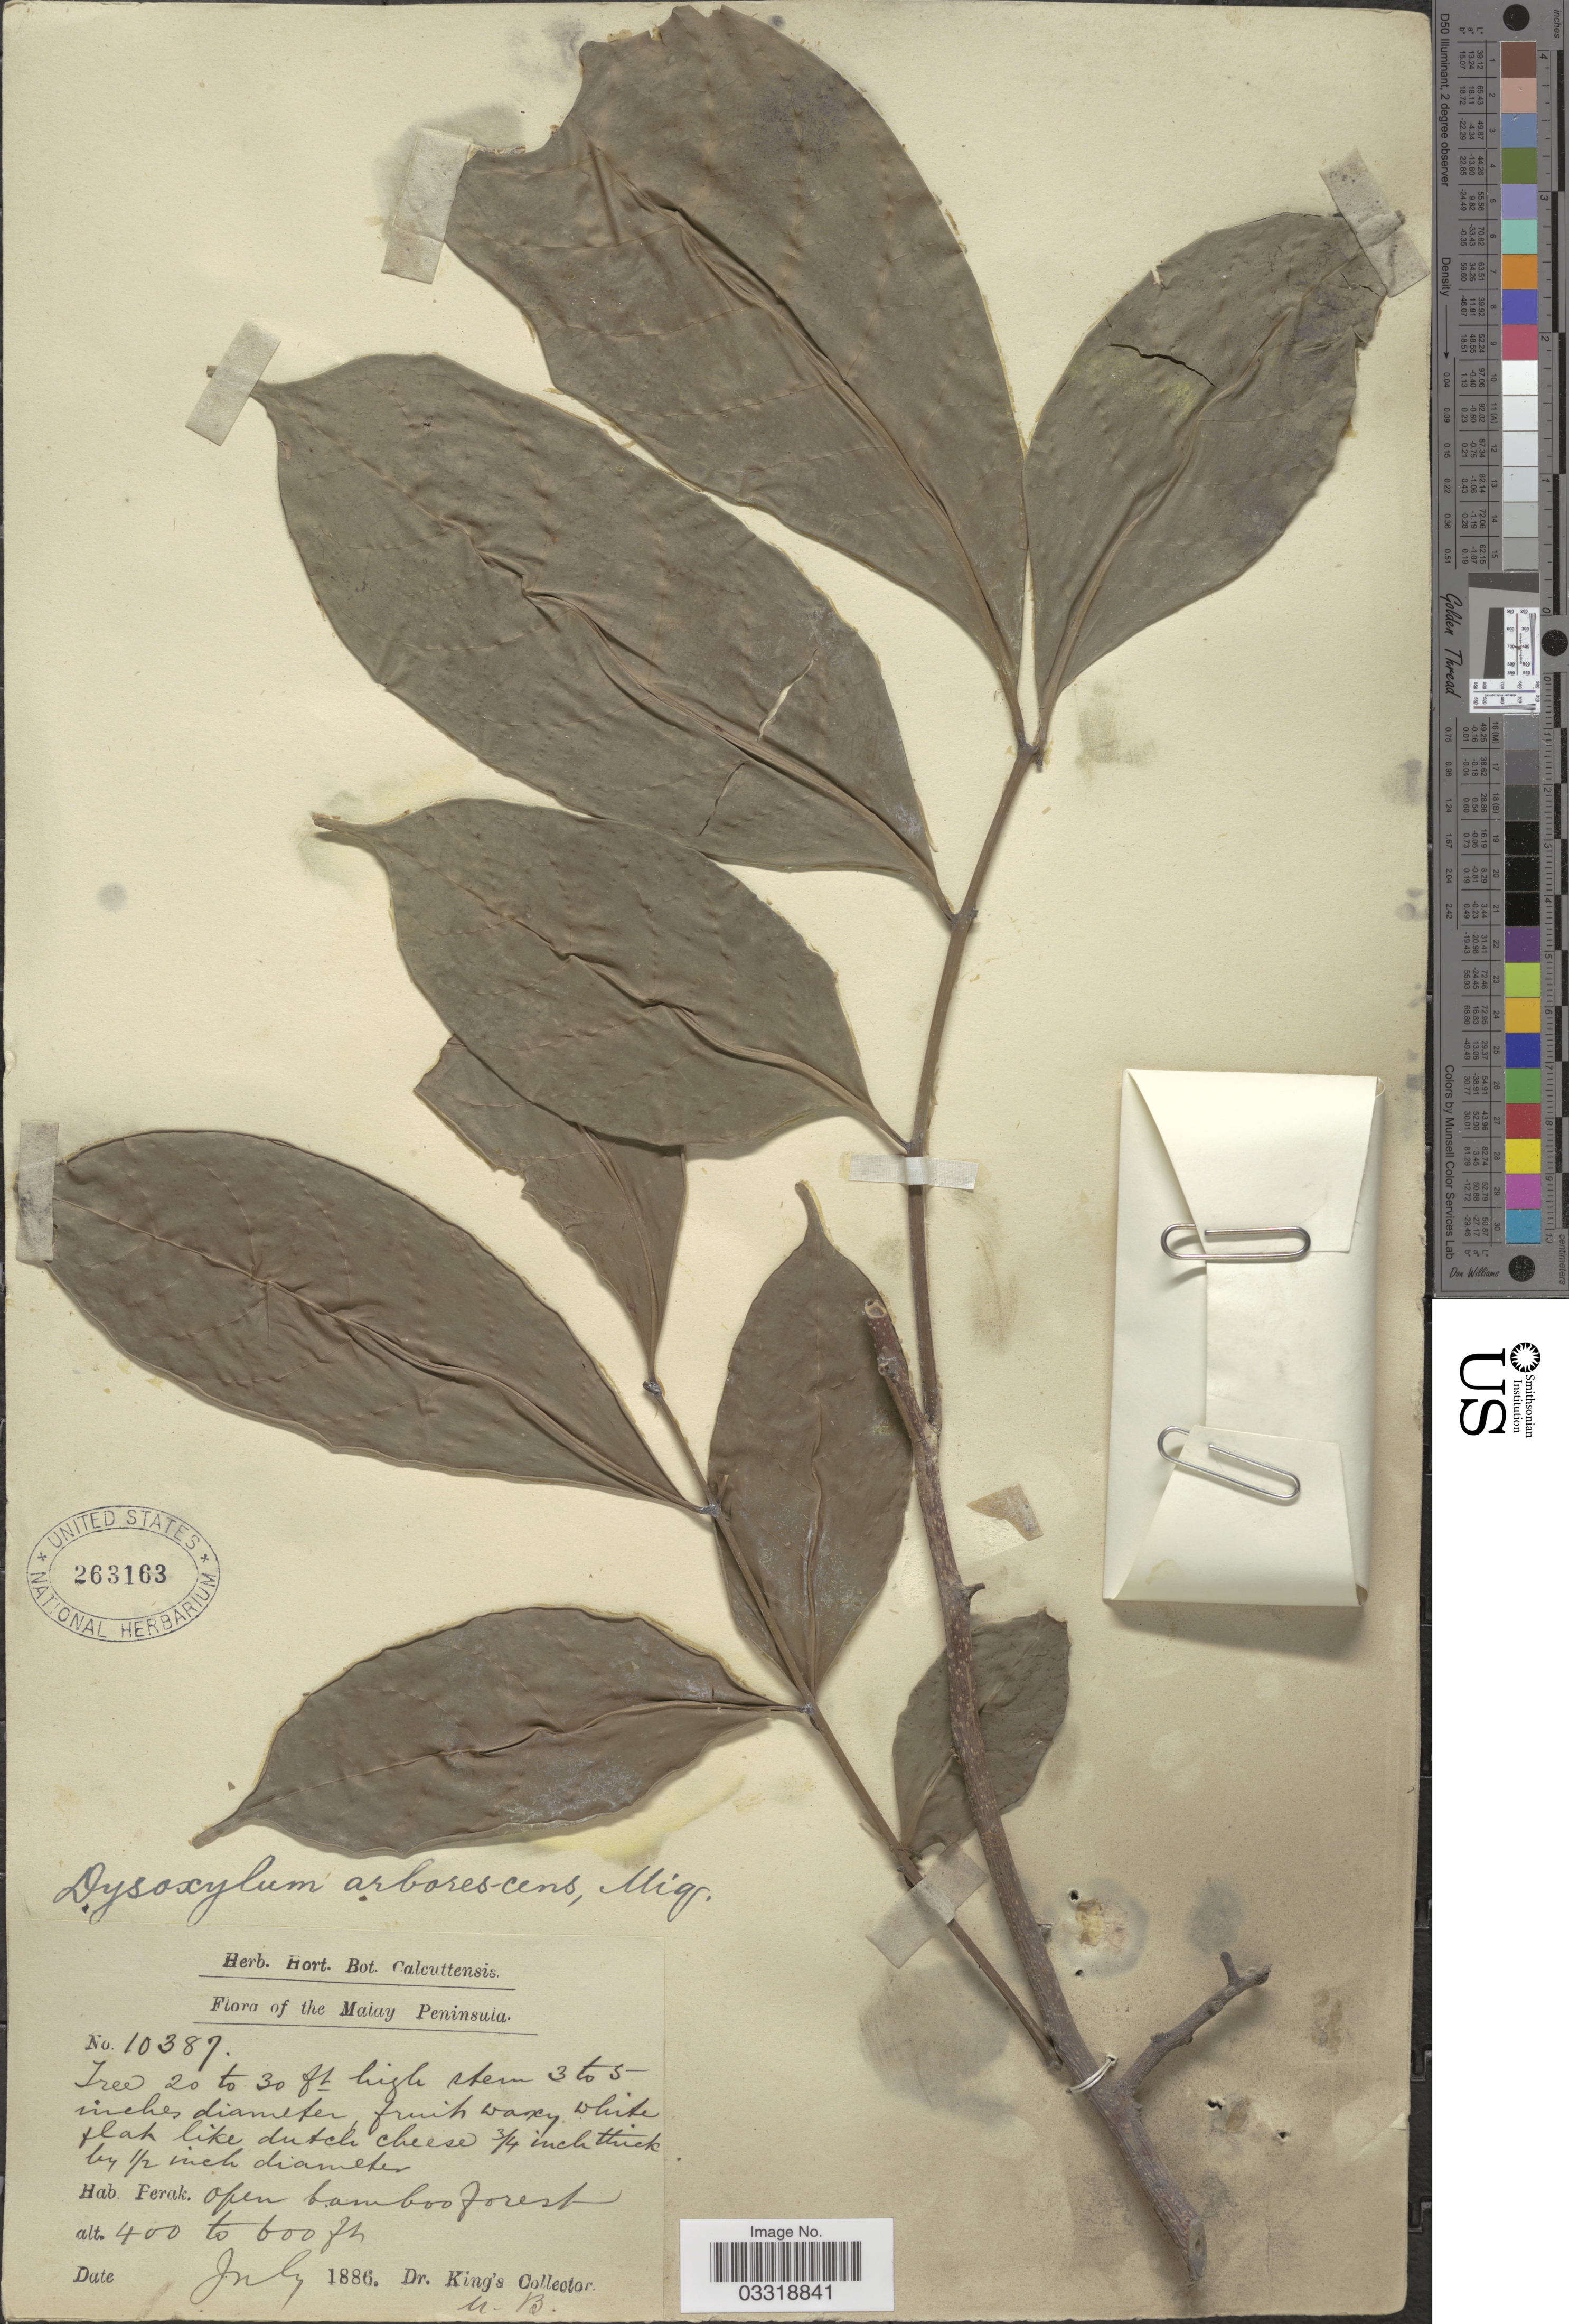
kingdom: Plantae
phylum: Tracheophyta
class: Magnoliopsida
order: Sapindales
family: Meliaceae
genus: Goniocheton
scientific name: Goniocheton arborescens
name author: Blume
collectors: Dr. King's collector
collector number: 10387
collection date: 1886-07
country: Malaysia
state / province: Perak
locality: The Malay Peninsula.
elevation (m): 122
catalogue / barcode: US 263163